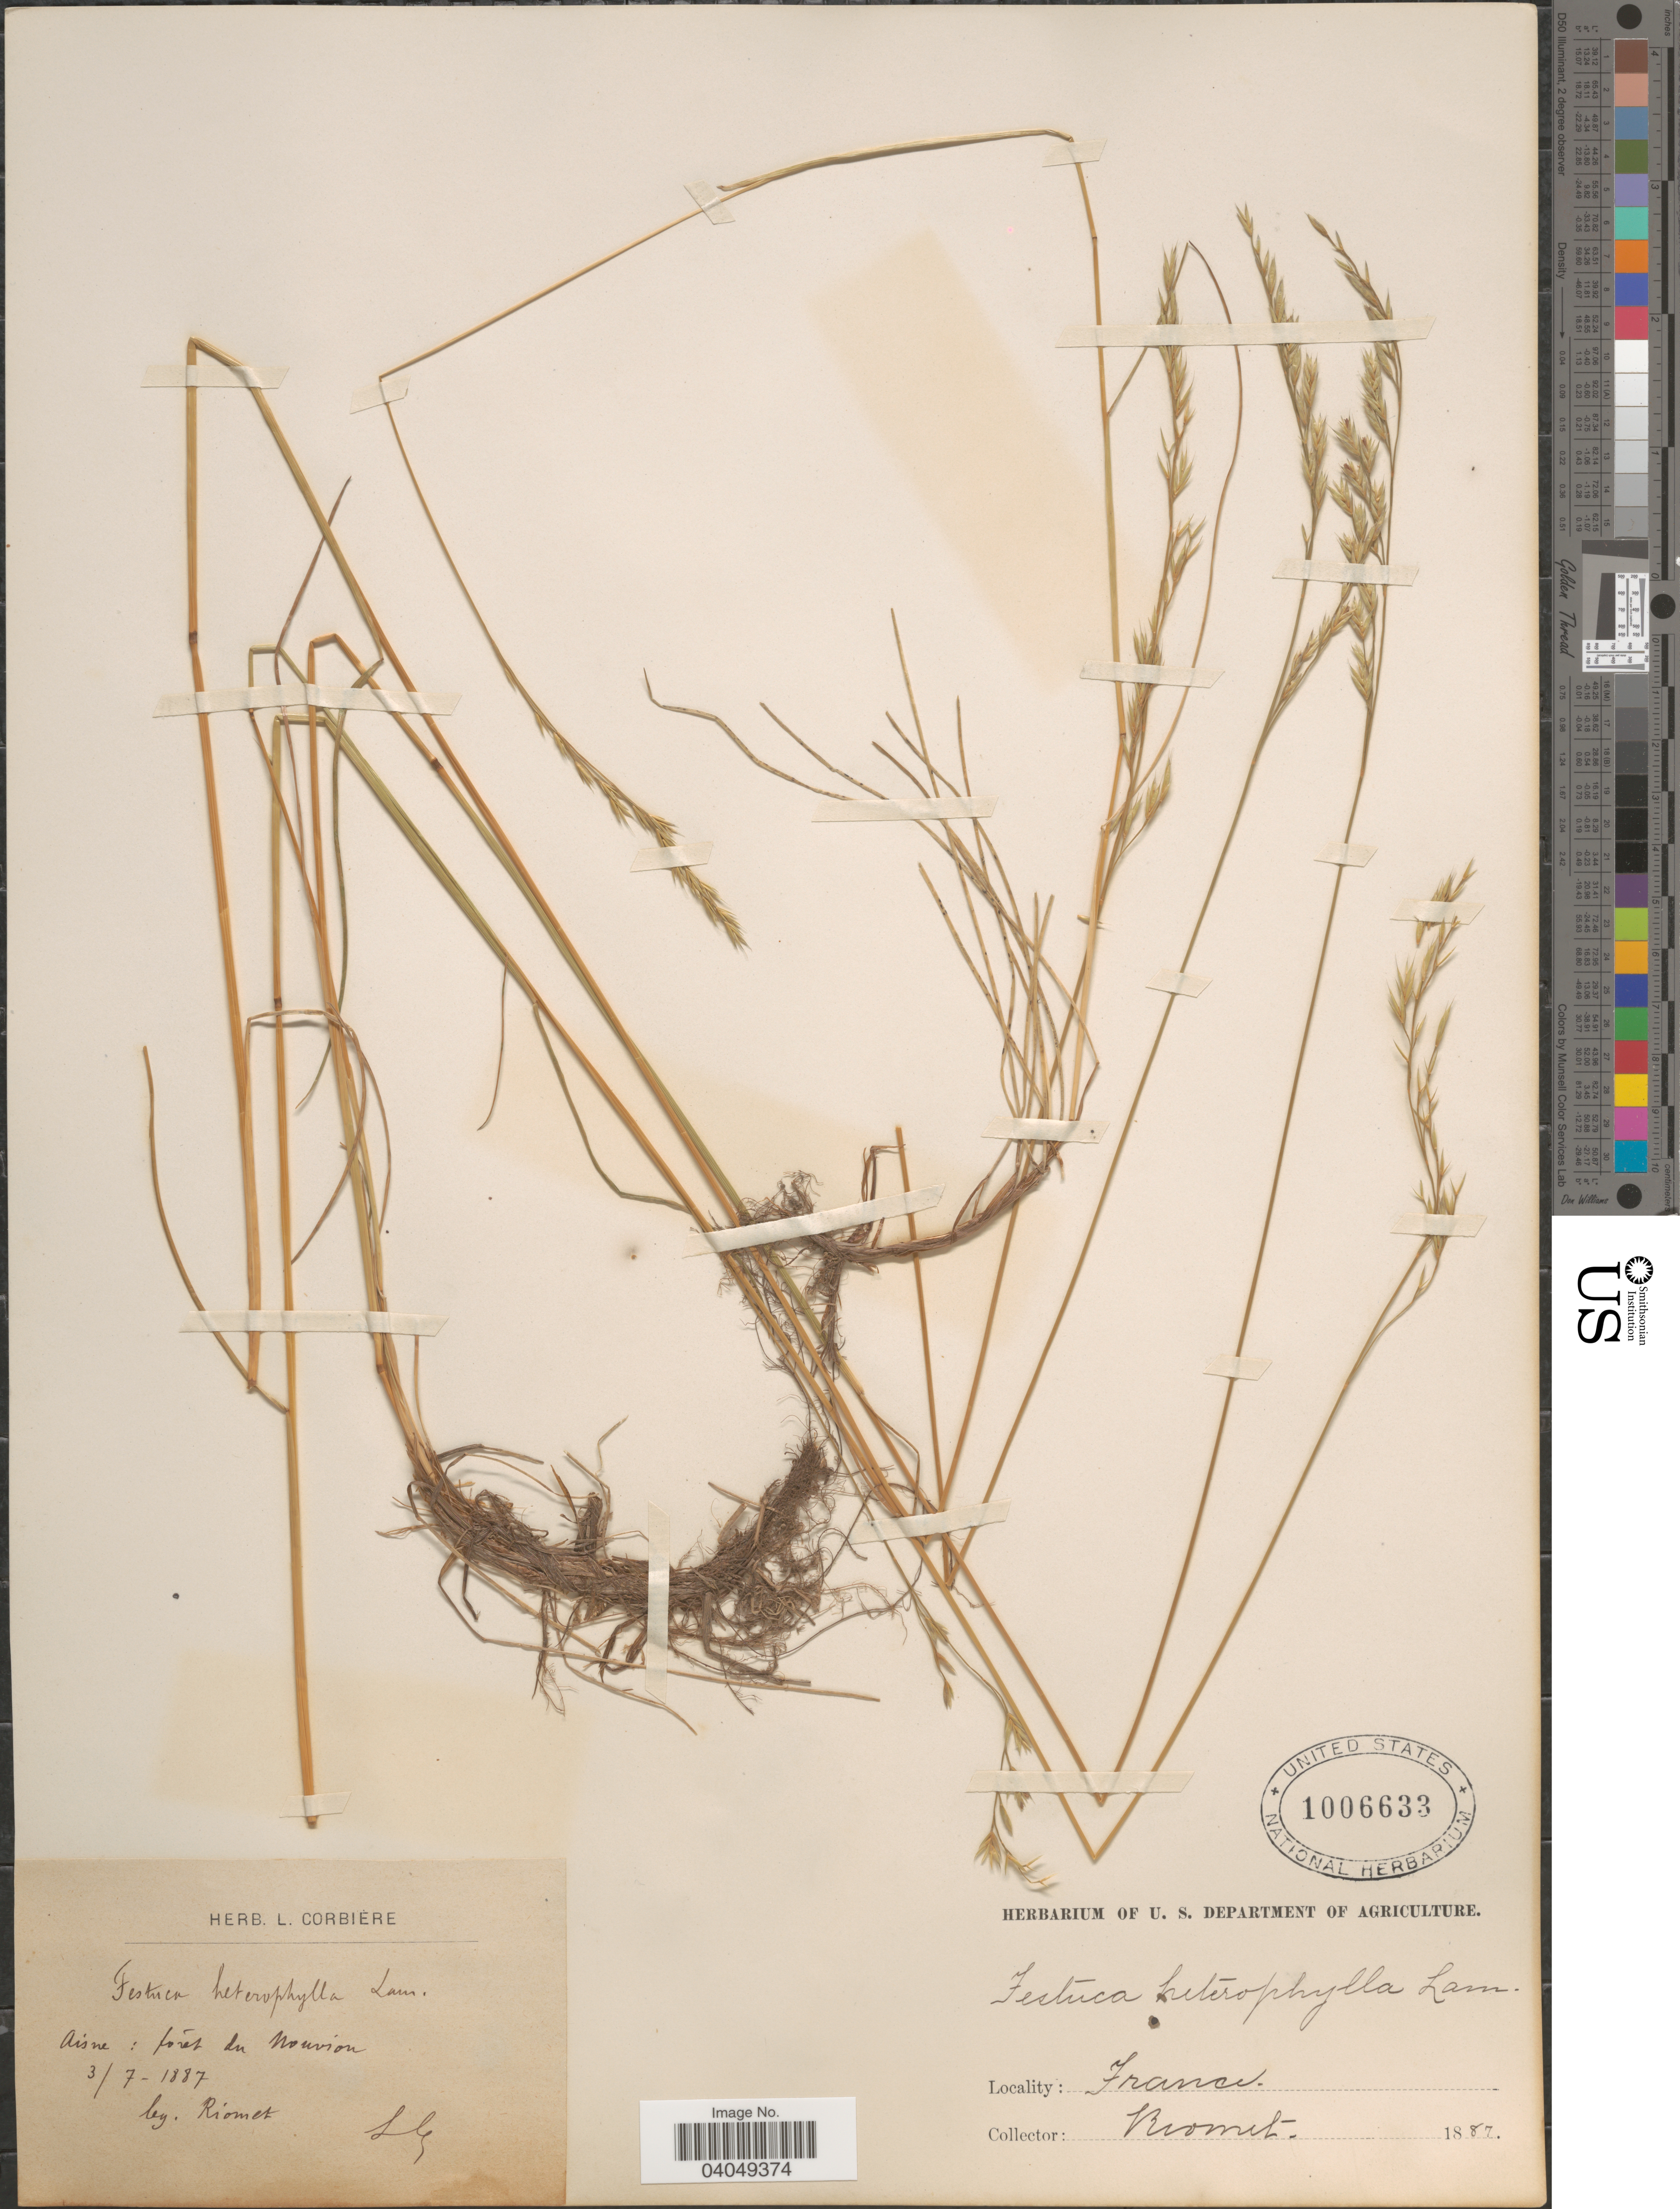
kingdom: Plantae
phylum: Tracheophyta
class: Liliopsida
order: Poales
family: Poaceae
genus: Festuca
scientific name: Festuca heterophylla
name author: Lam.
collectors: Riomet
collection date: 1887-07-03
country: France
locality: Aisne: foret du Nouvion.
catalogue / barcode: US 1006633